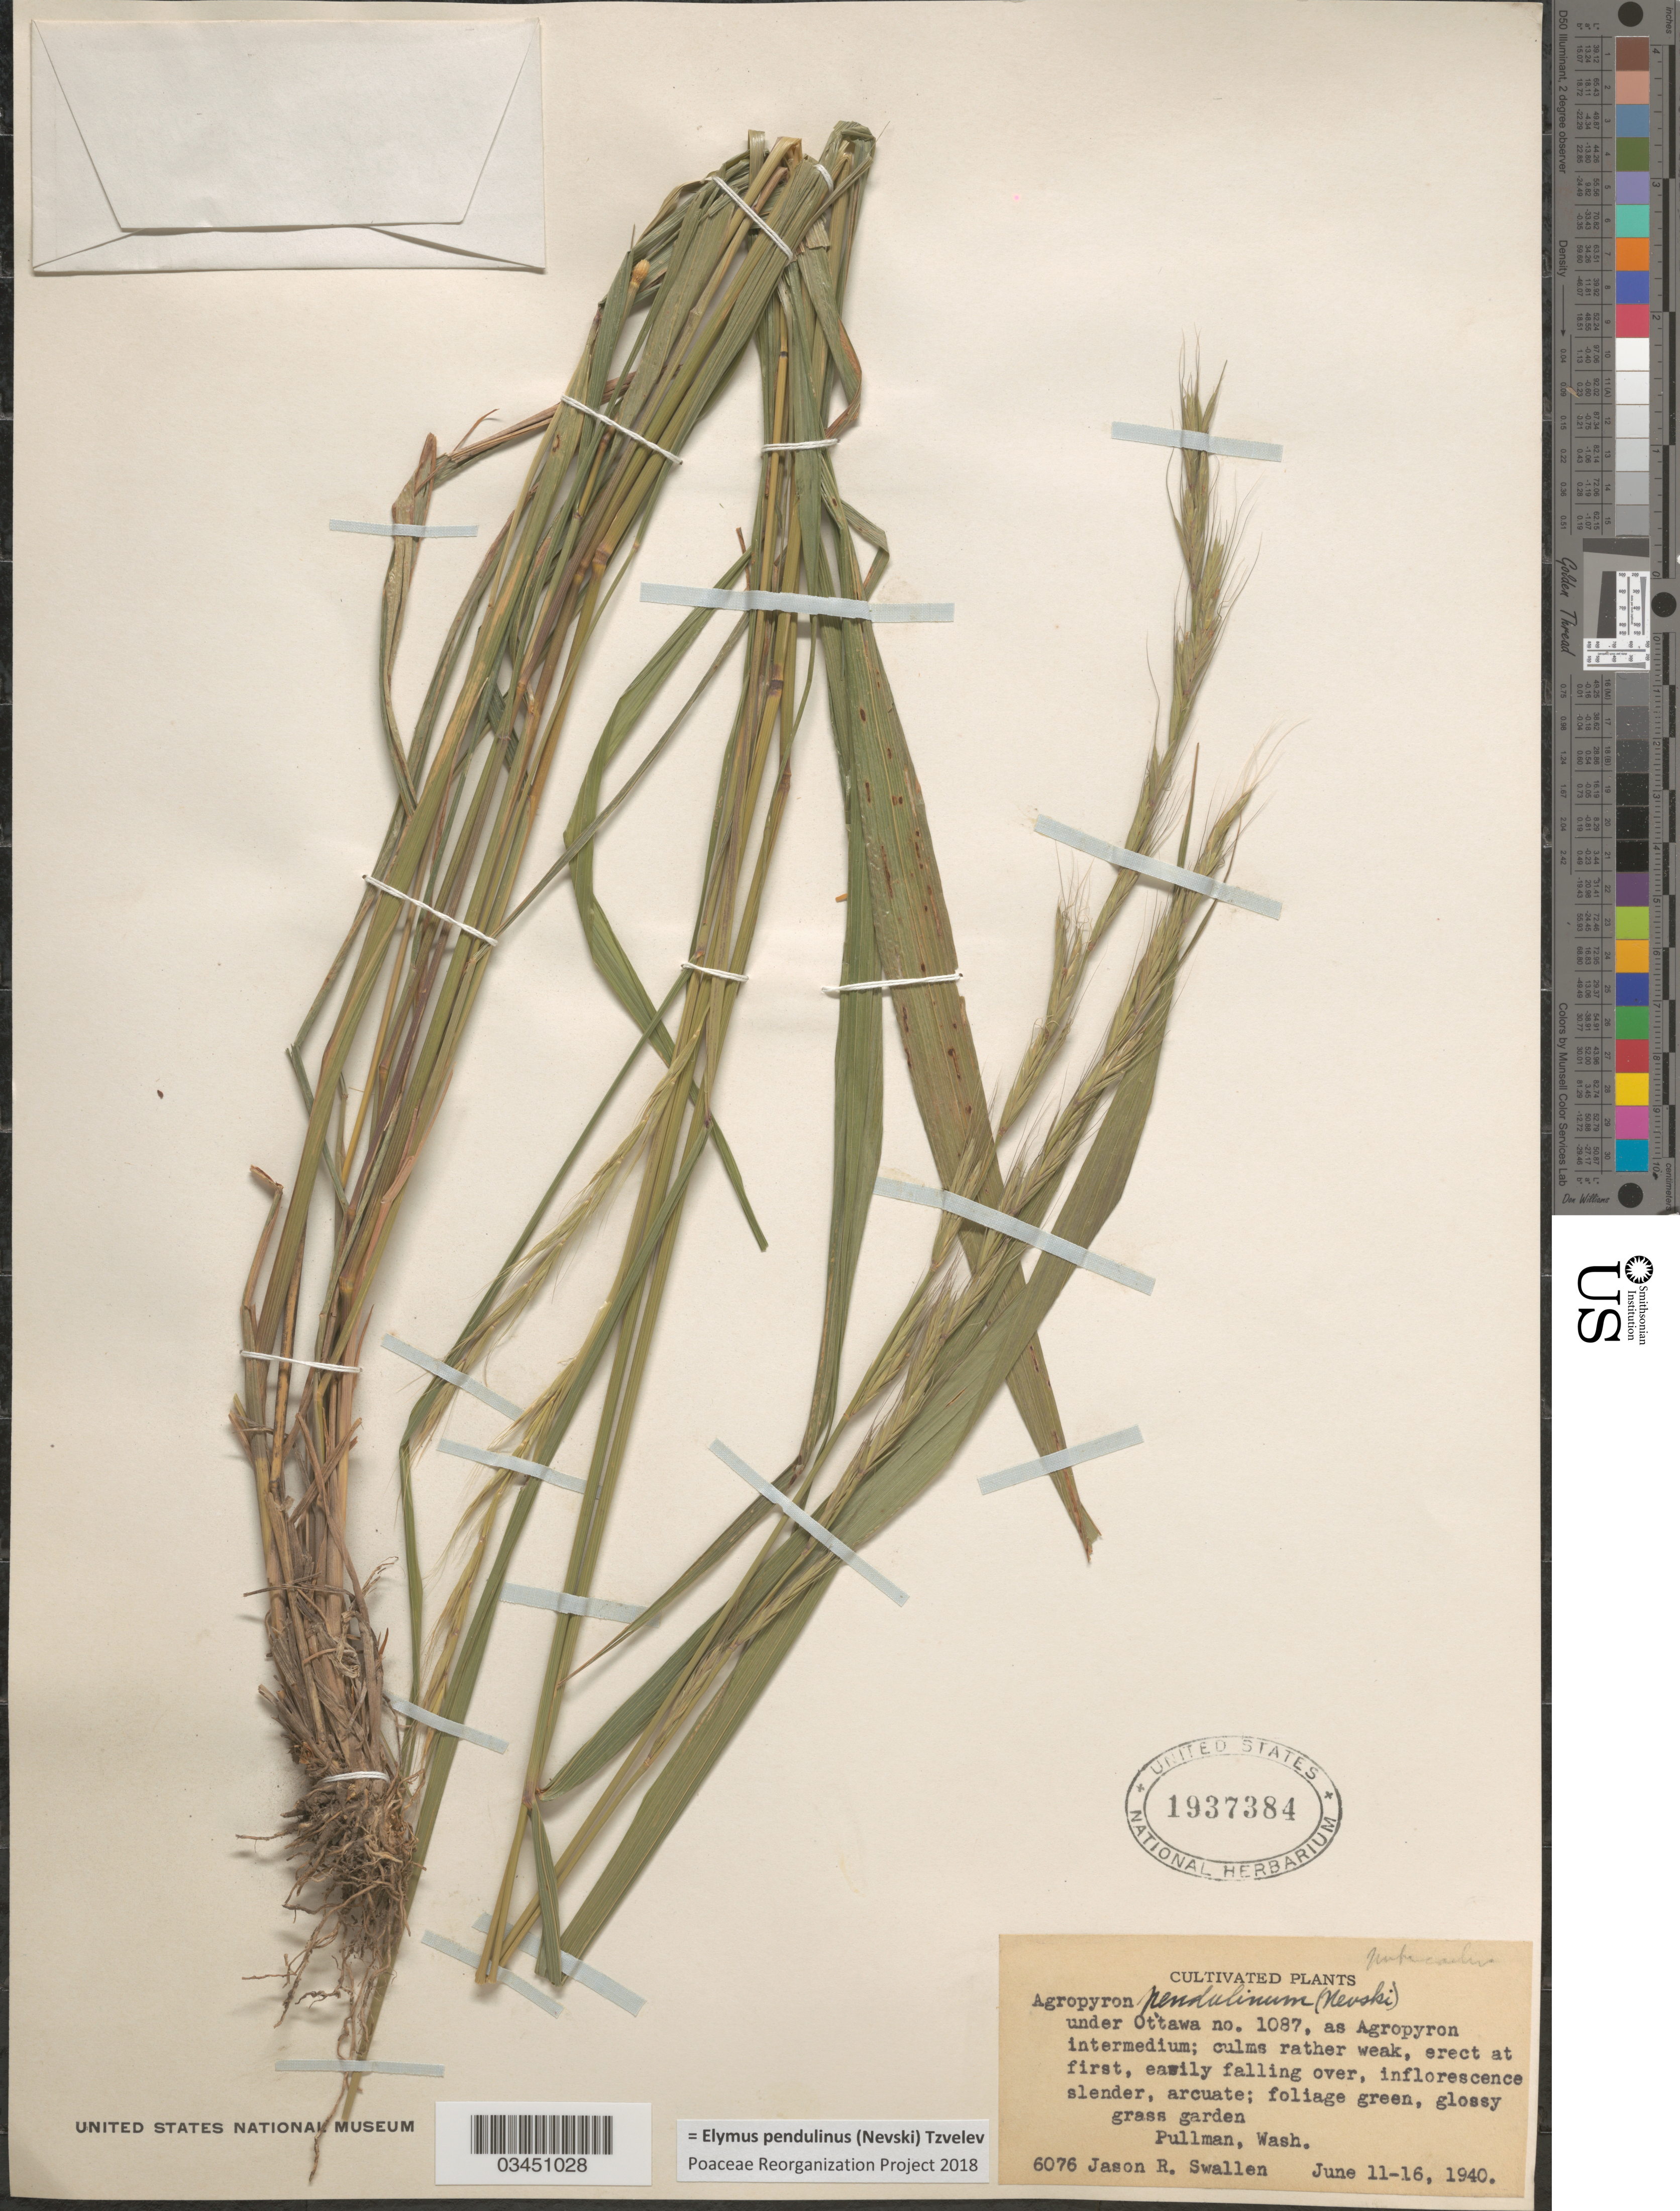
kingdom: Plantae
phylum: Tracheophyta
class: Liliopsida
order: Poales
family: Poaceae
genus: Elymus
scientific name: Elymus pendulinus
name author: (Nevski) Tzvelev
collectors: J. R. Swallen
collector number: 6076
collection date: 1940-06-11/1940-06-16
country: United States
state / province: Washington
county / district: Whitman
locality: Grass garden, Pullman.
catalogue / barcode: US 1937384